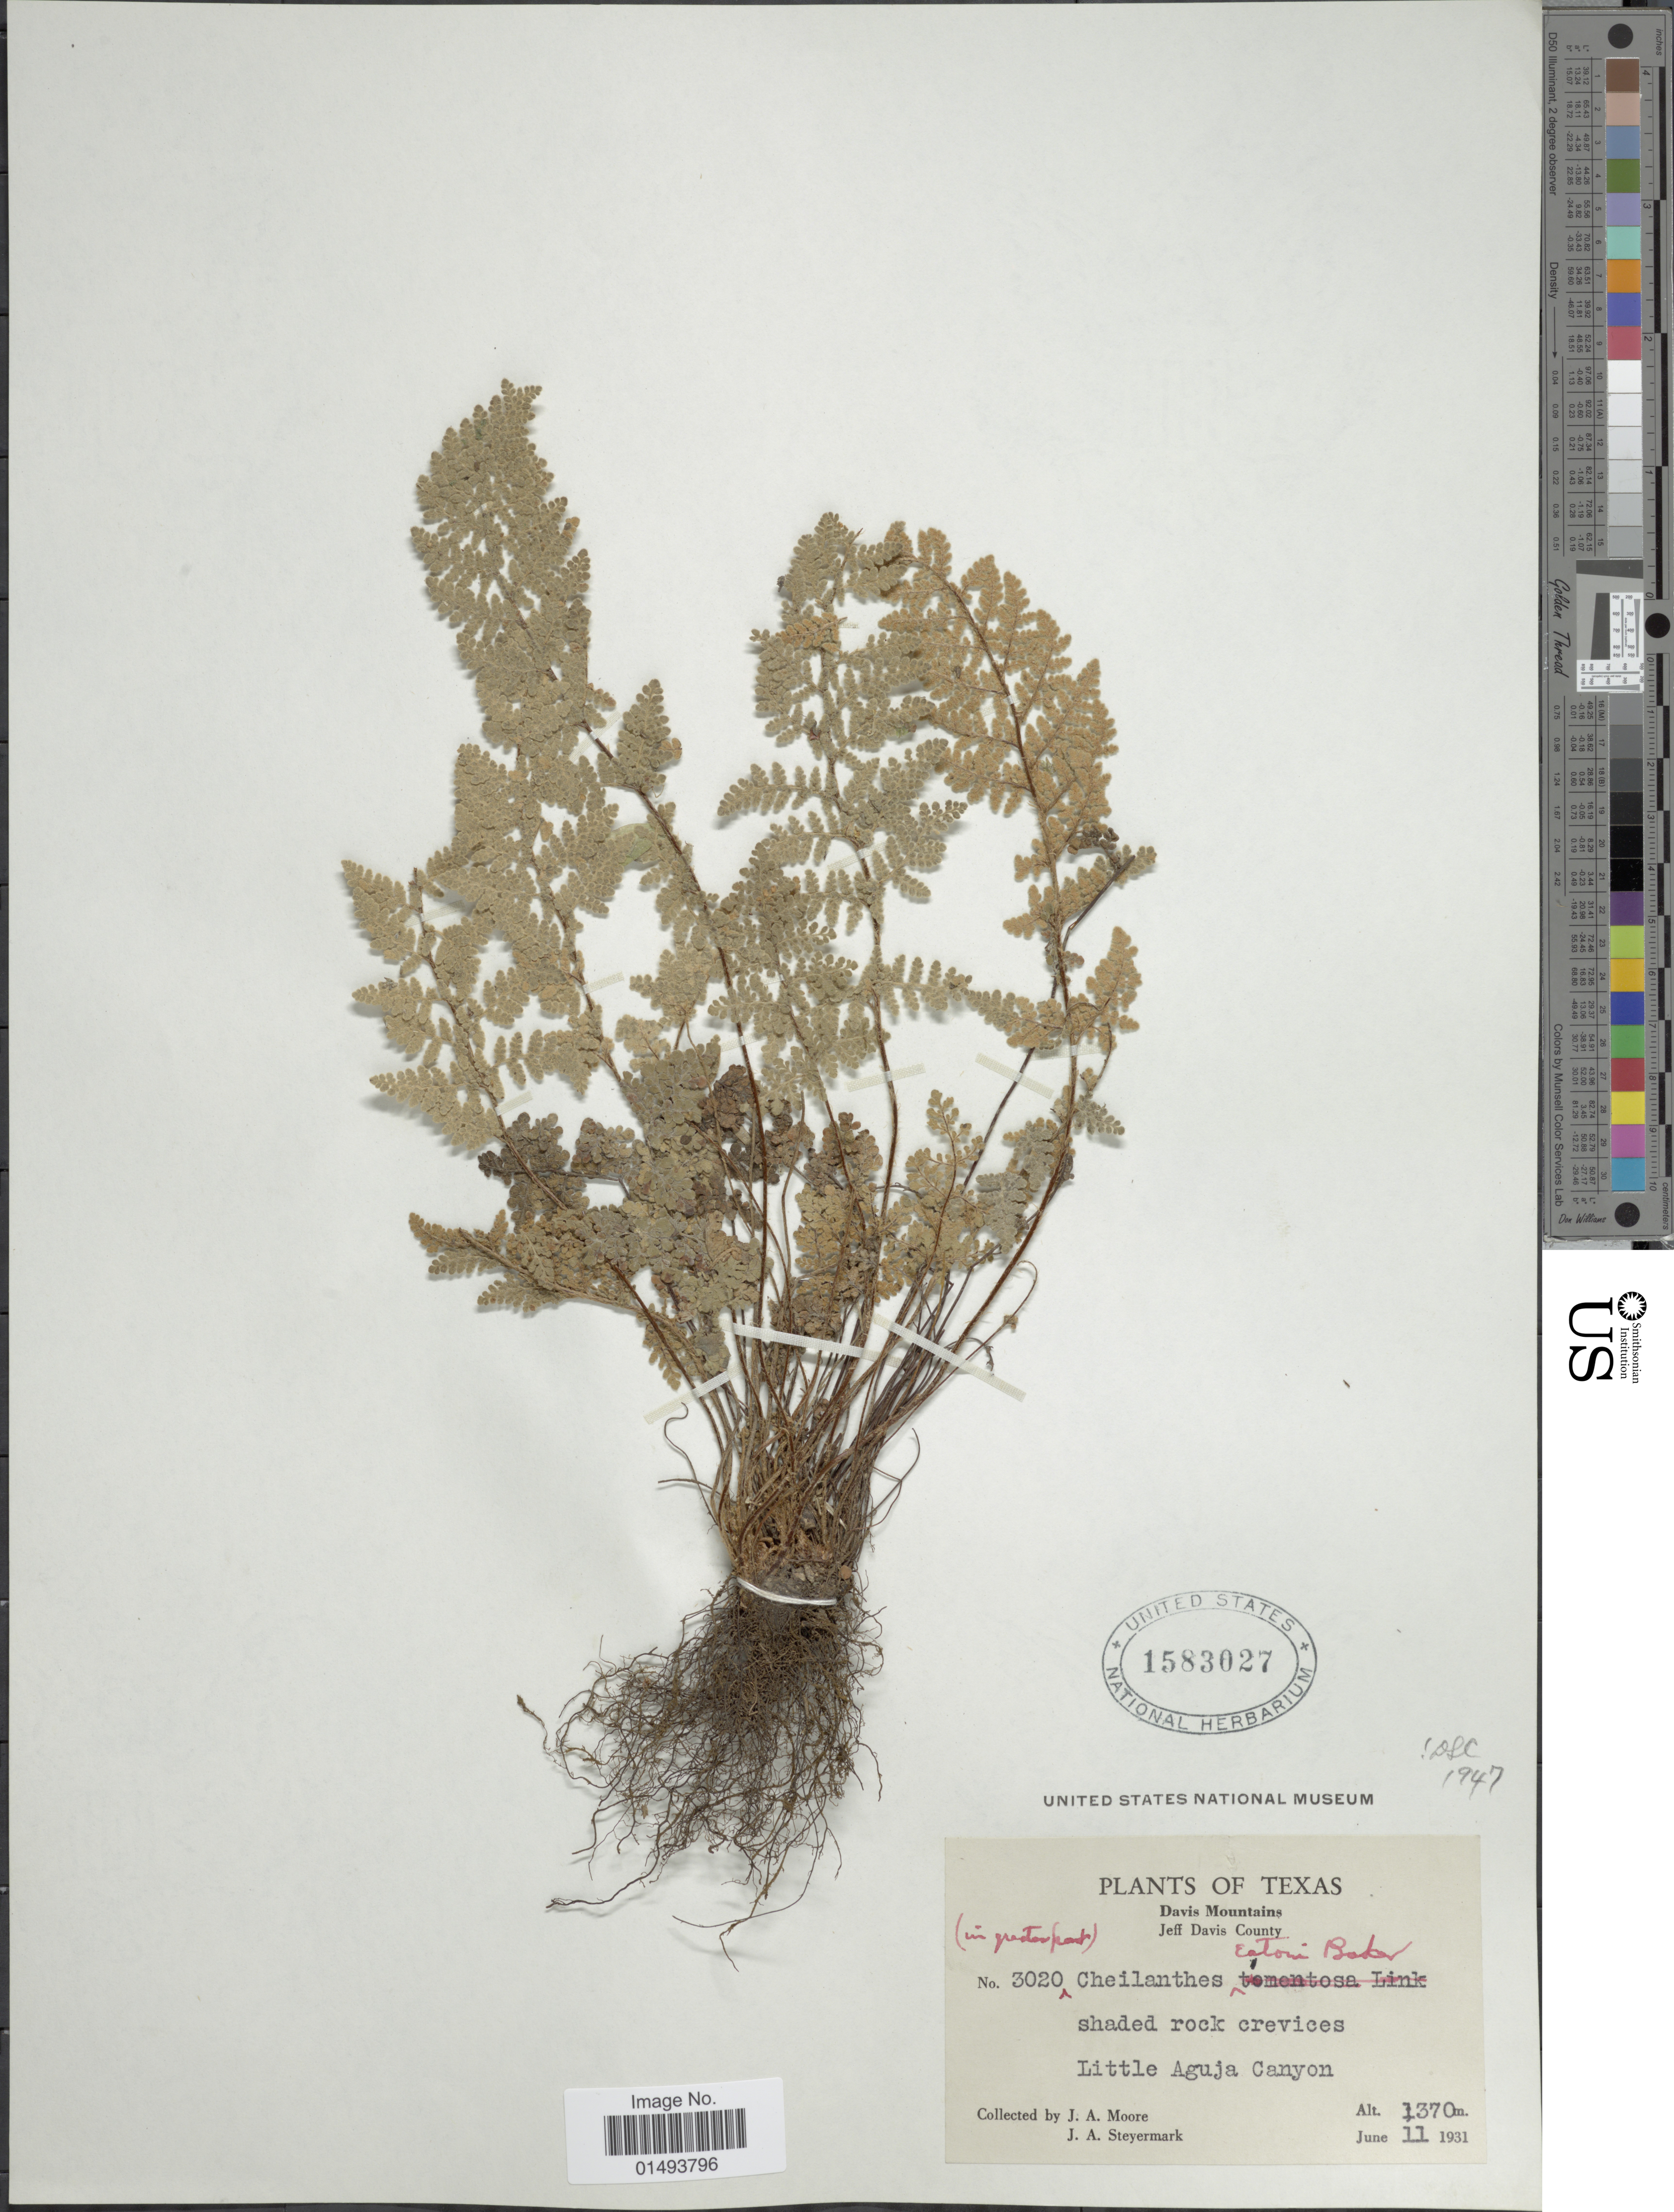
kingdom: Plantae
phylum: Tracheophyta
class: Polypodiopsida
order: Polypodiales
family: Pteridaceae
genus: Myriopteris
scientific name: Myriopteris rufa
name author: Fée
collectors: J. A. Moore & J. Steyermark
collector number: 3020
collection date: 1931-06-11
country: United States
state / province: Texas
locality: Plants of Texas, shaded rocks crevices, Little Aguja Canyon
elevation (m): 1370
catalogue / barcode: US 1583027